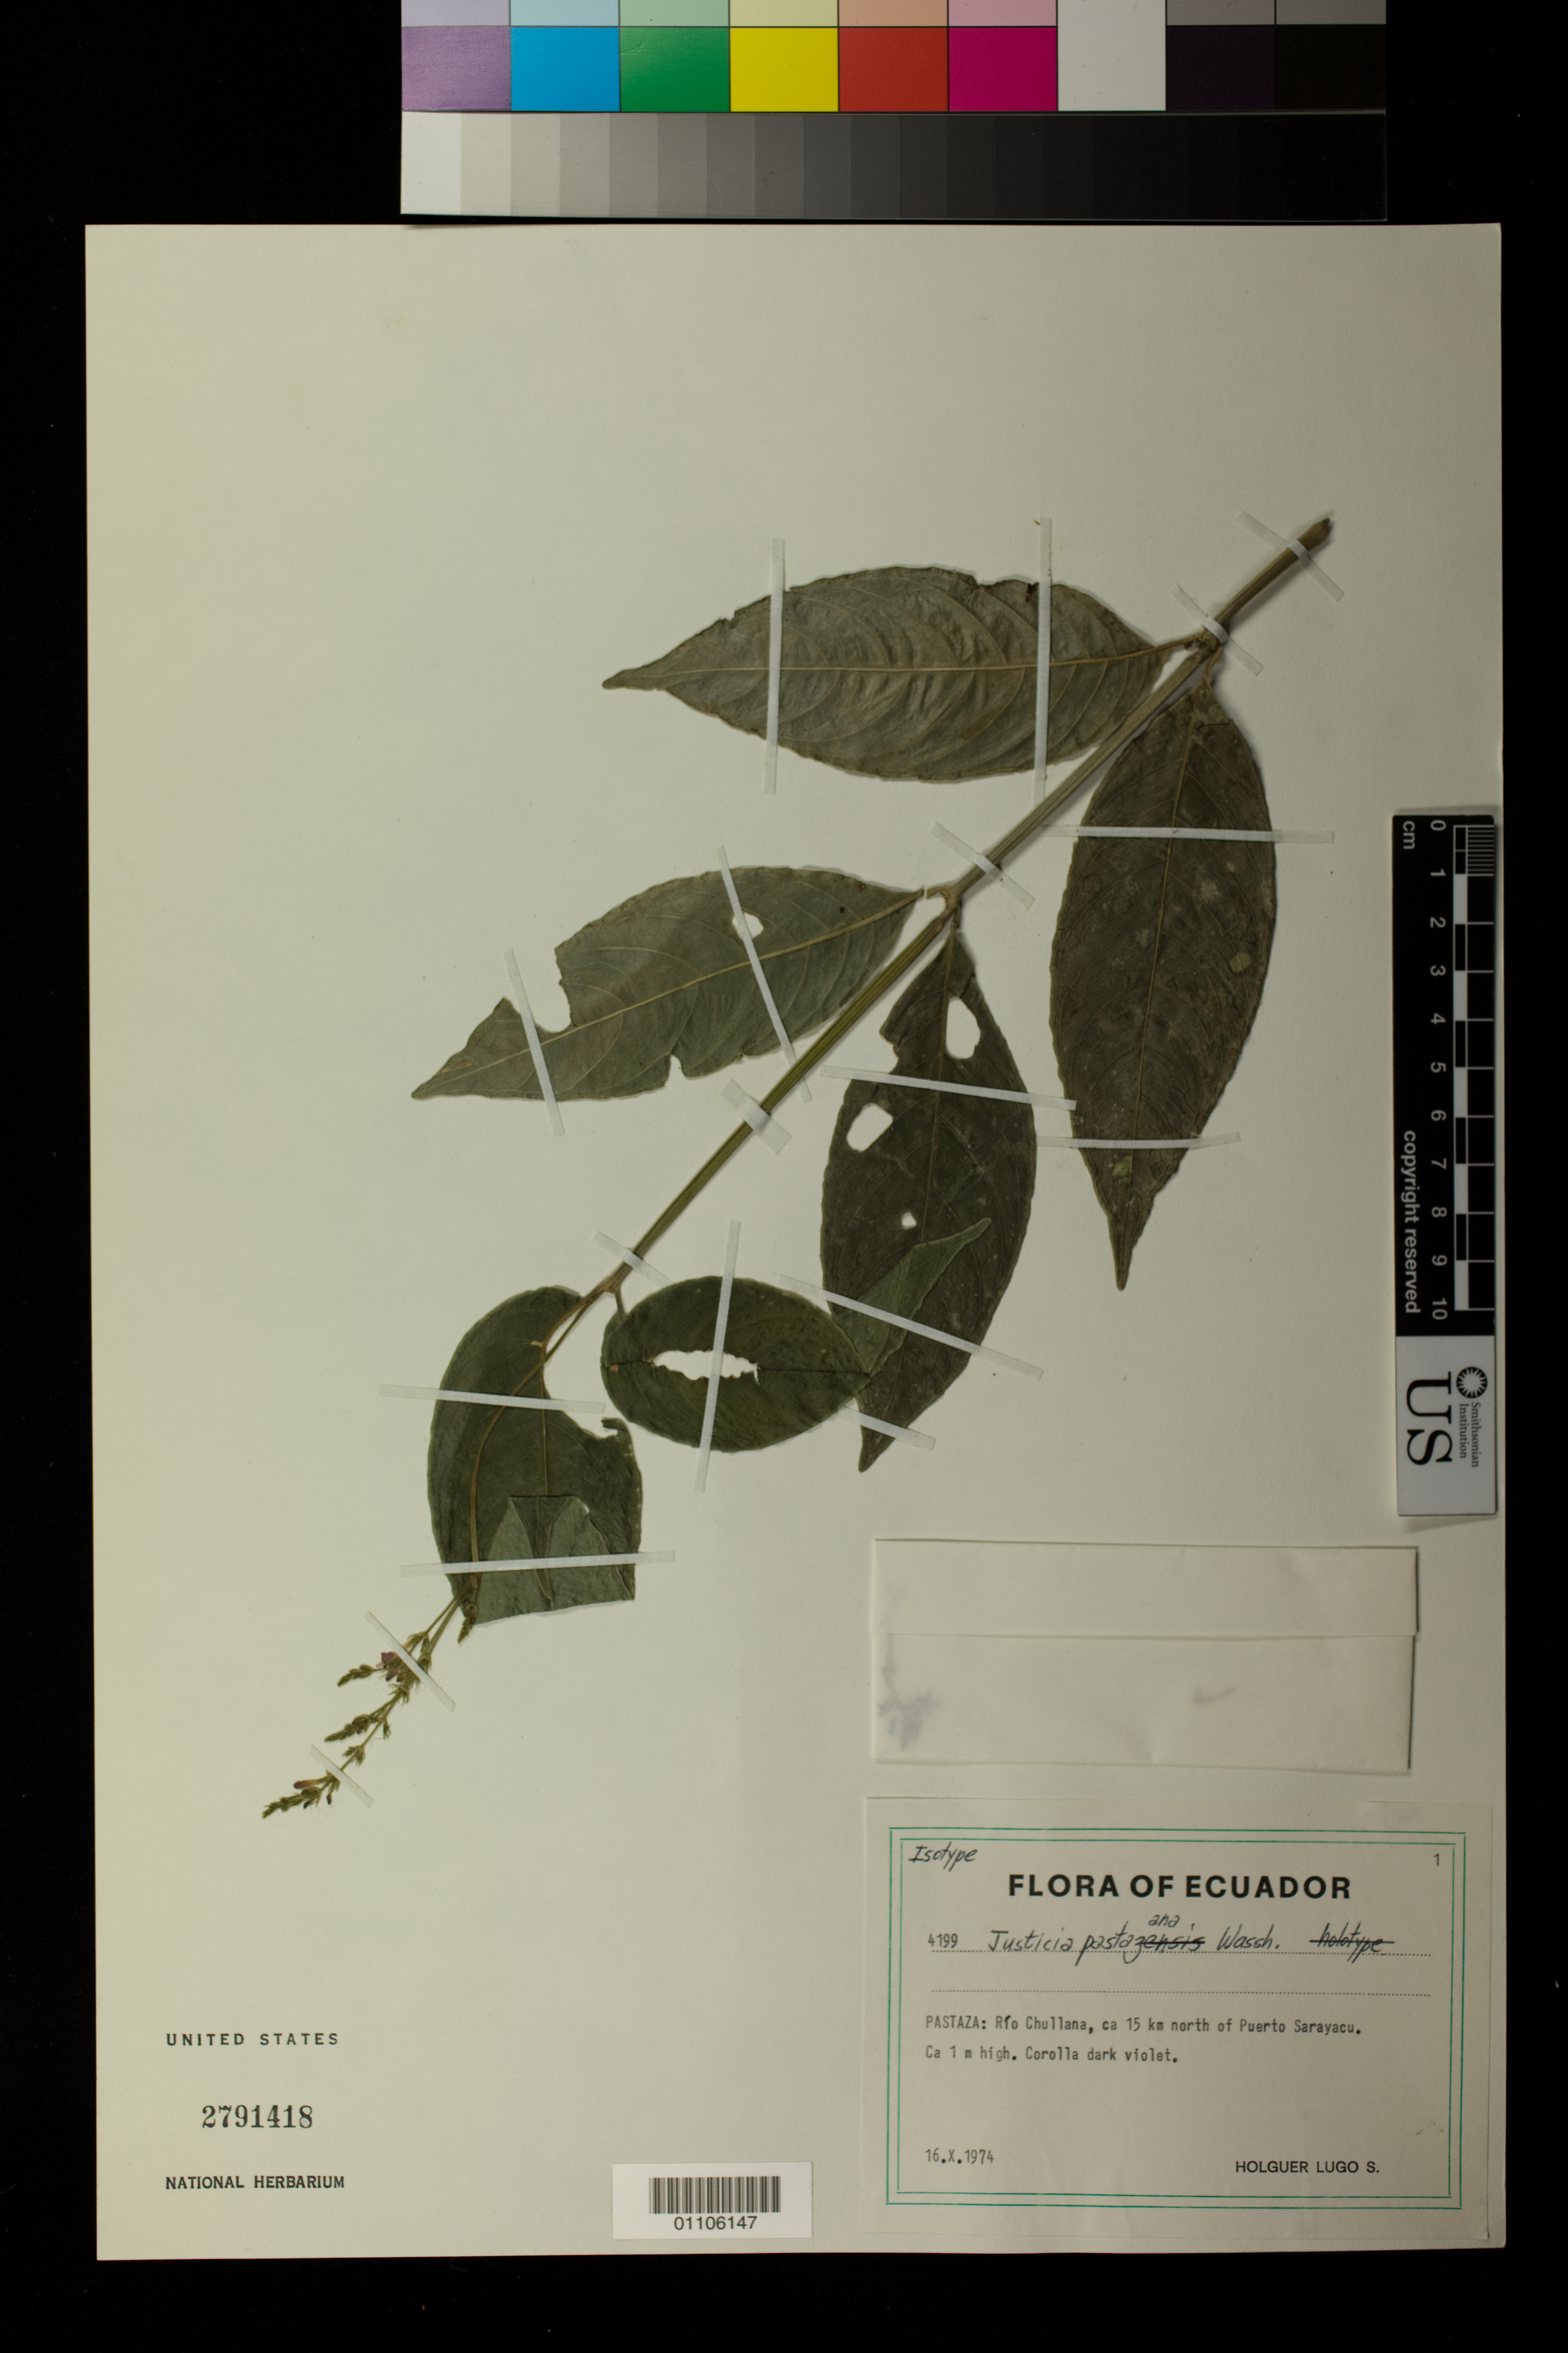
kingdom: Plantae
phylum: Tracheophyta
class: Magnoliopsida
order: Lamiales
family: Acanthaceae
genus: Justicia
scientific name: Justicia pastazana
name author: Wassh.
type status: Isotype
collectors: H. Lugo S.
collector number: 4199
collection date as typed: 16 Oct 1974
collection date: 1974-10-16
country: Ecuador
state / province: Pastaza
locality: Río Chullana, ca. 15 km north of Puerto Sarayacu.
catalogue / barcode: US 2791418